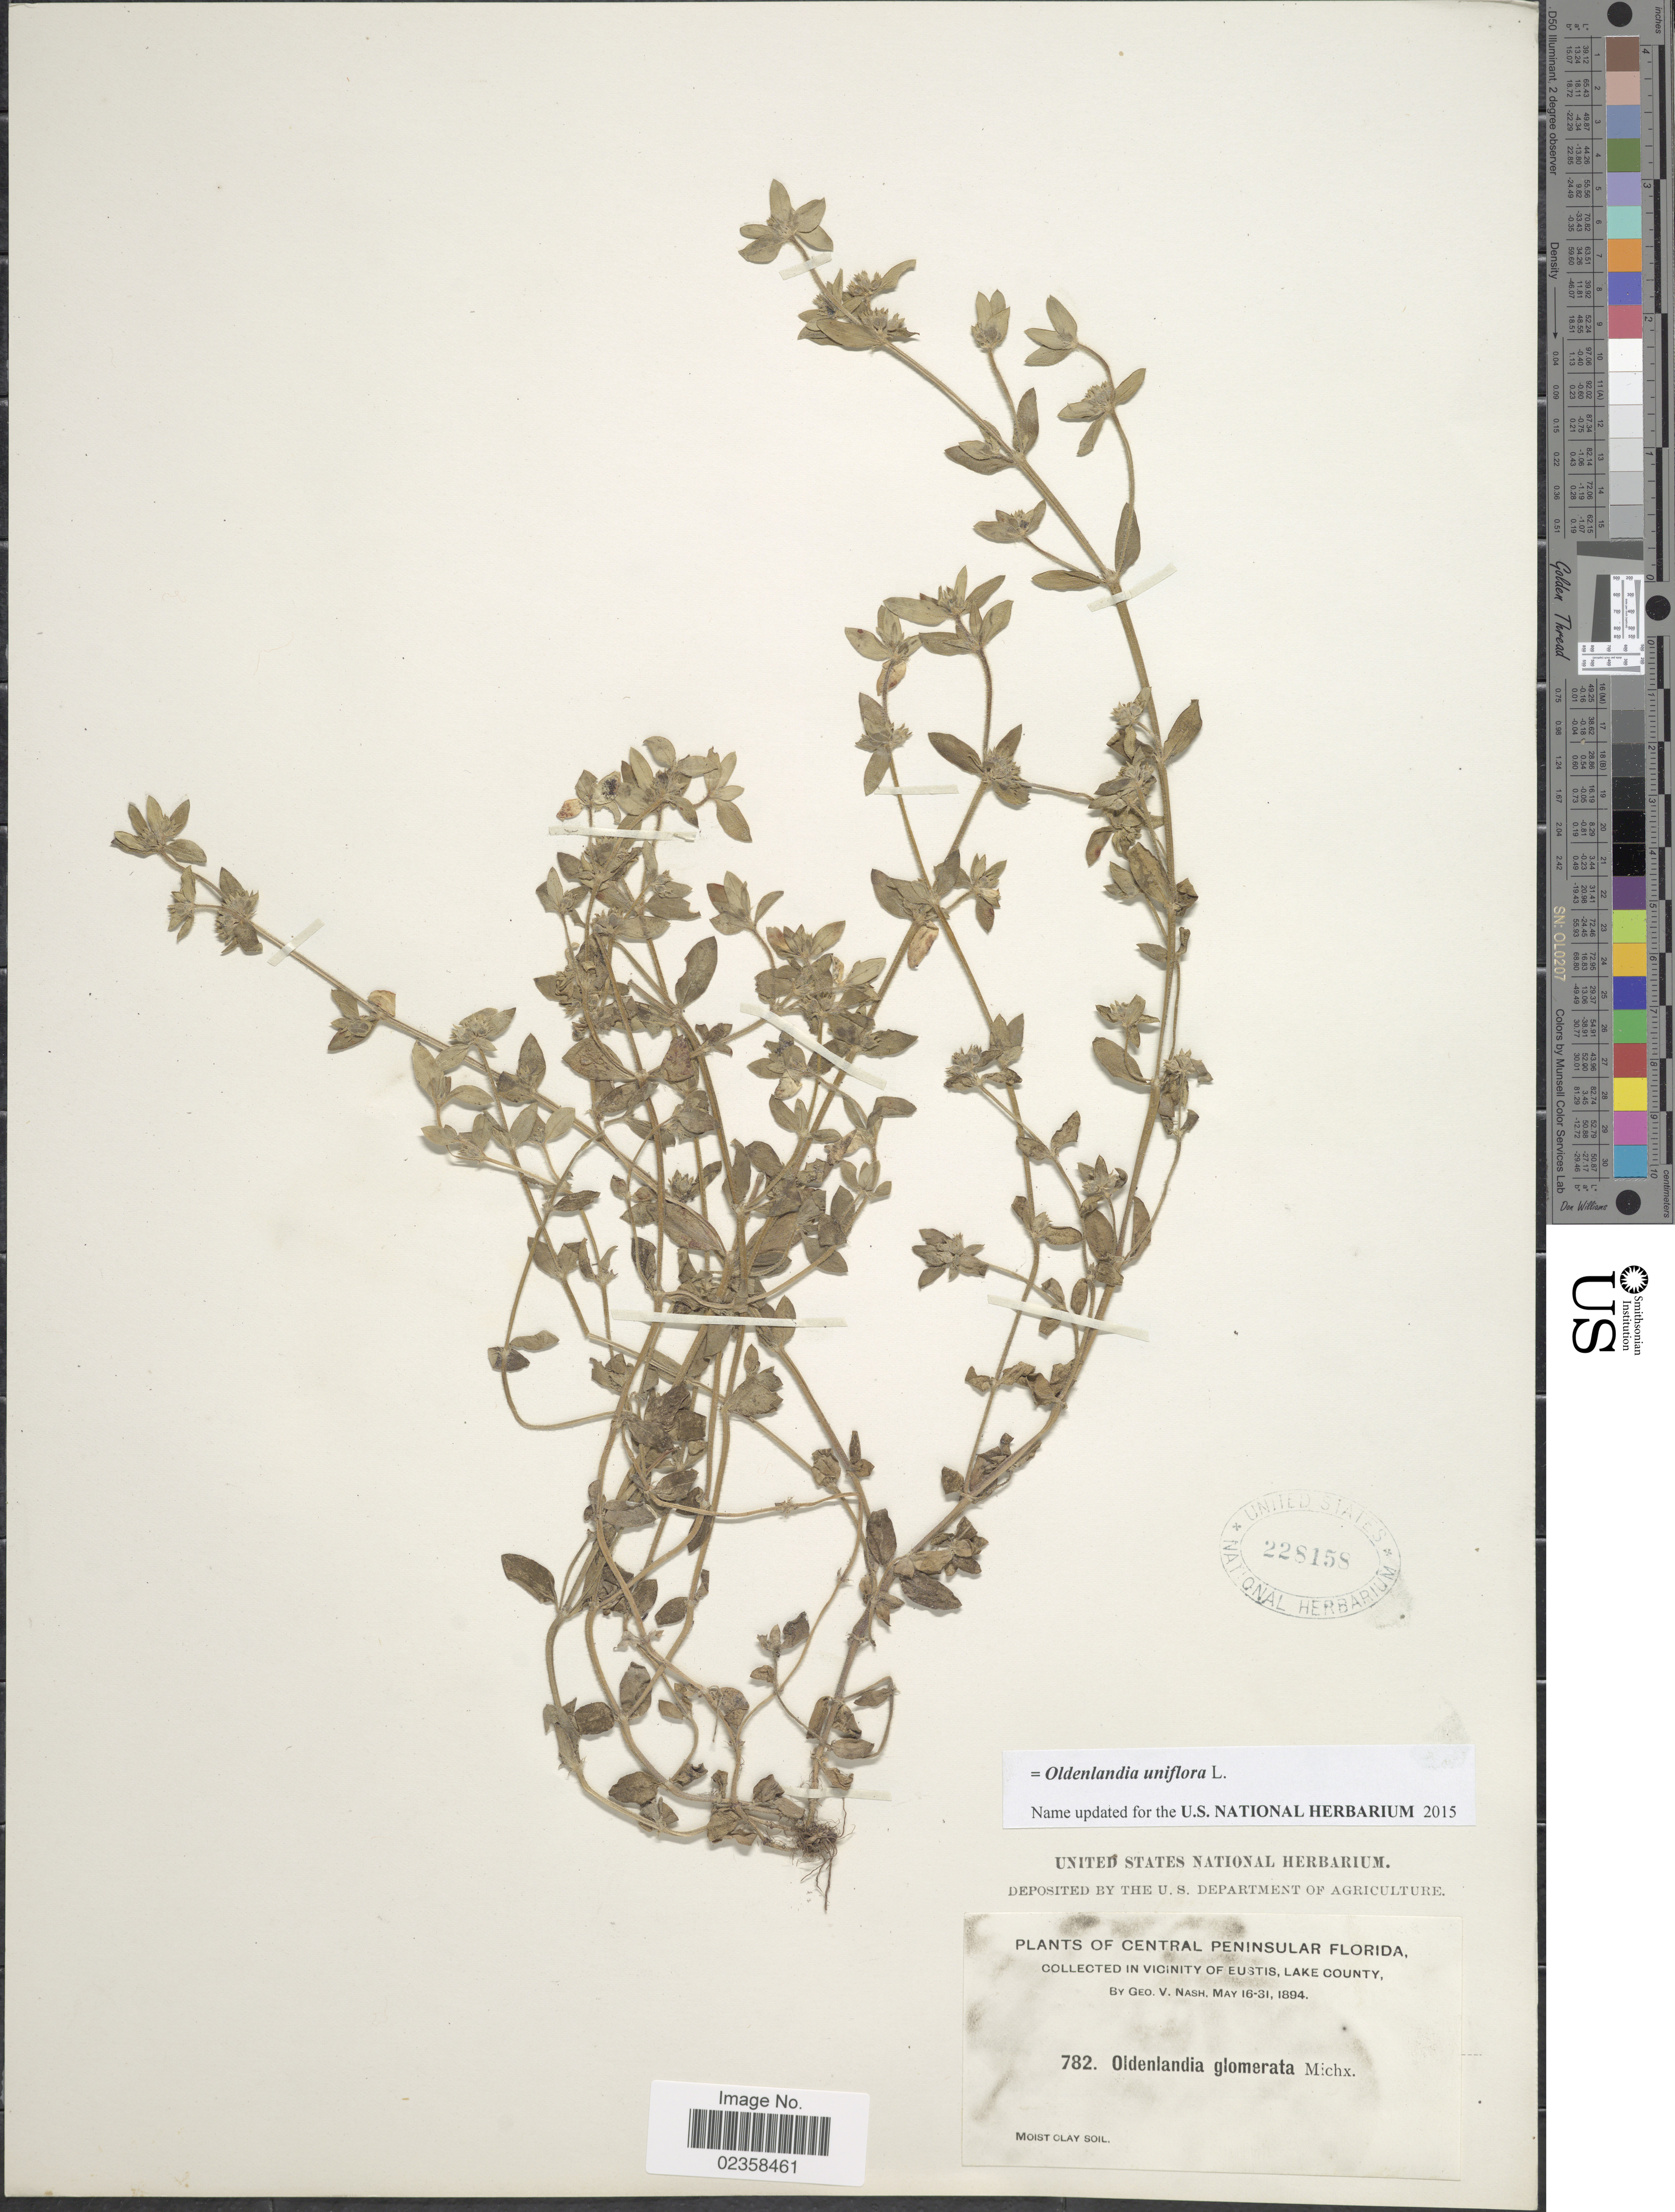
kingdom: Plantae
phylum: Tracheophyta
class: Magnoliopsida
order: Gentianales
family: Rubiaceae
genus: Oldenlandia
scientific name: Oldenlandia uniflora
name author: L.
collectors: G. V. Nash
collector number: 782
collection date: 1894-05-16/1894-05-31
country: United States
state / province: Florida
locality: Central Peninsular Florida, In Vicinity of Eustis, Lake County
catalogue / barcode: US 228158